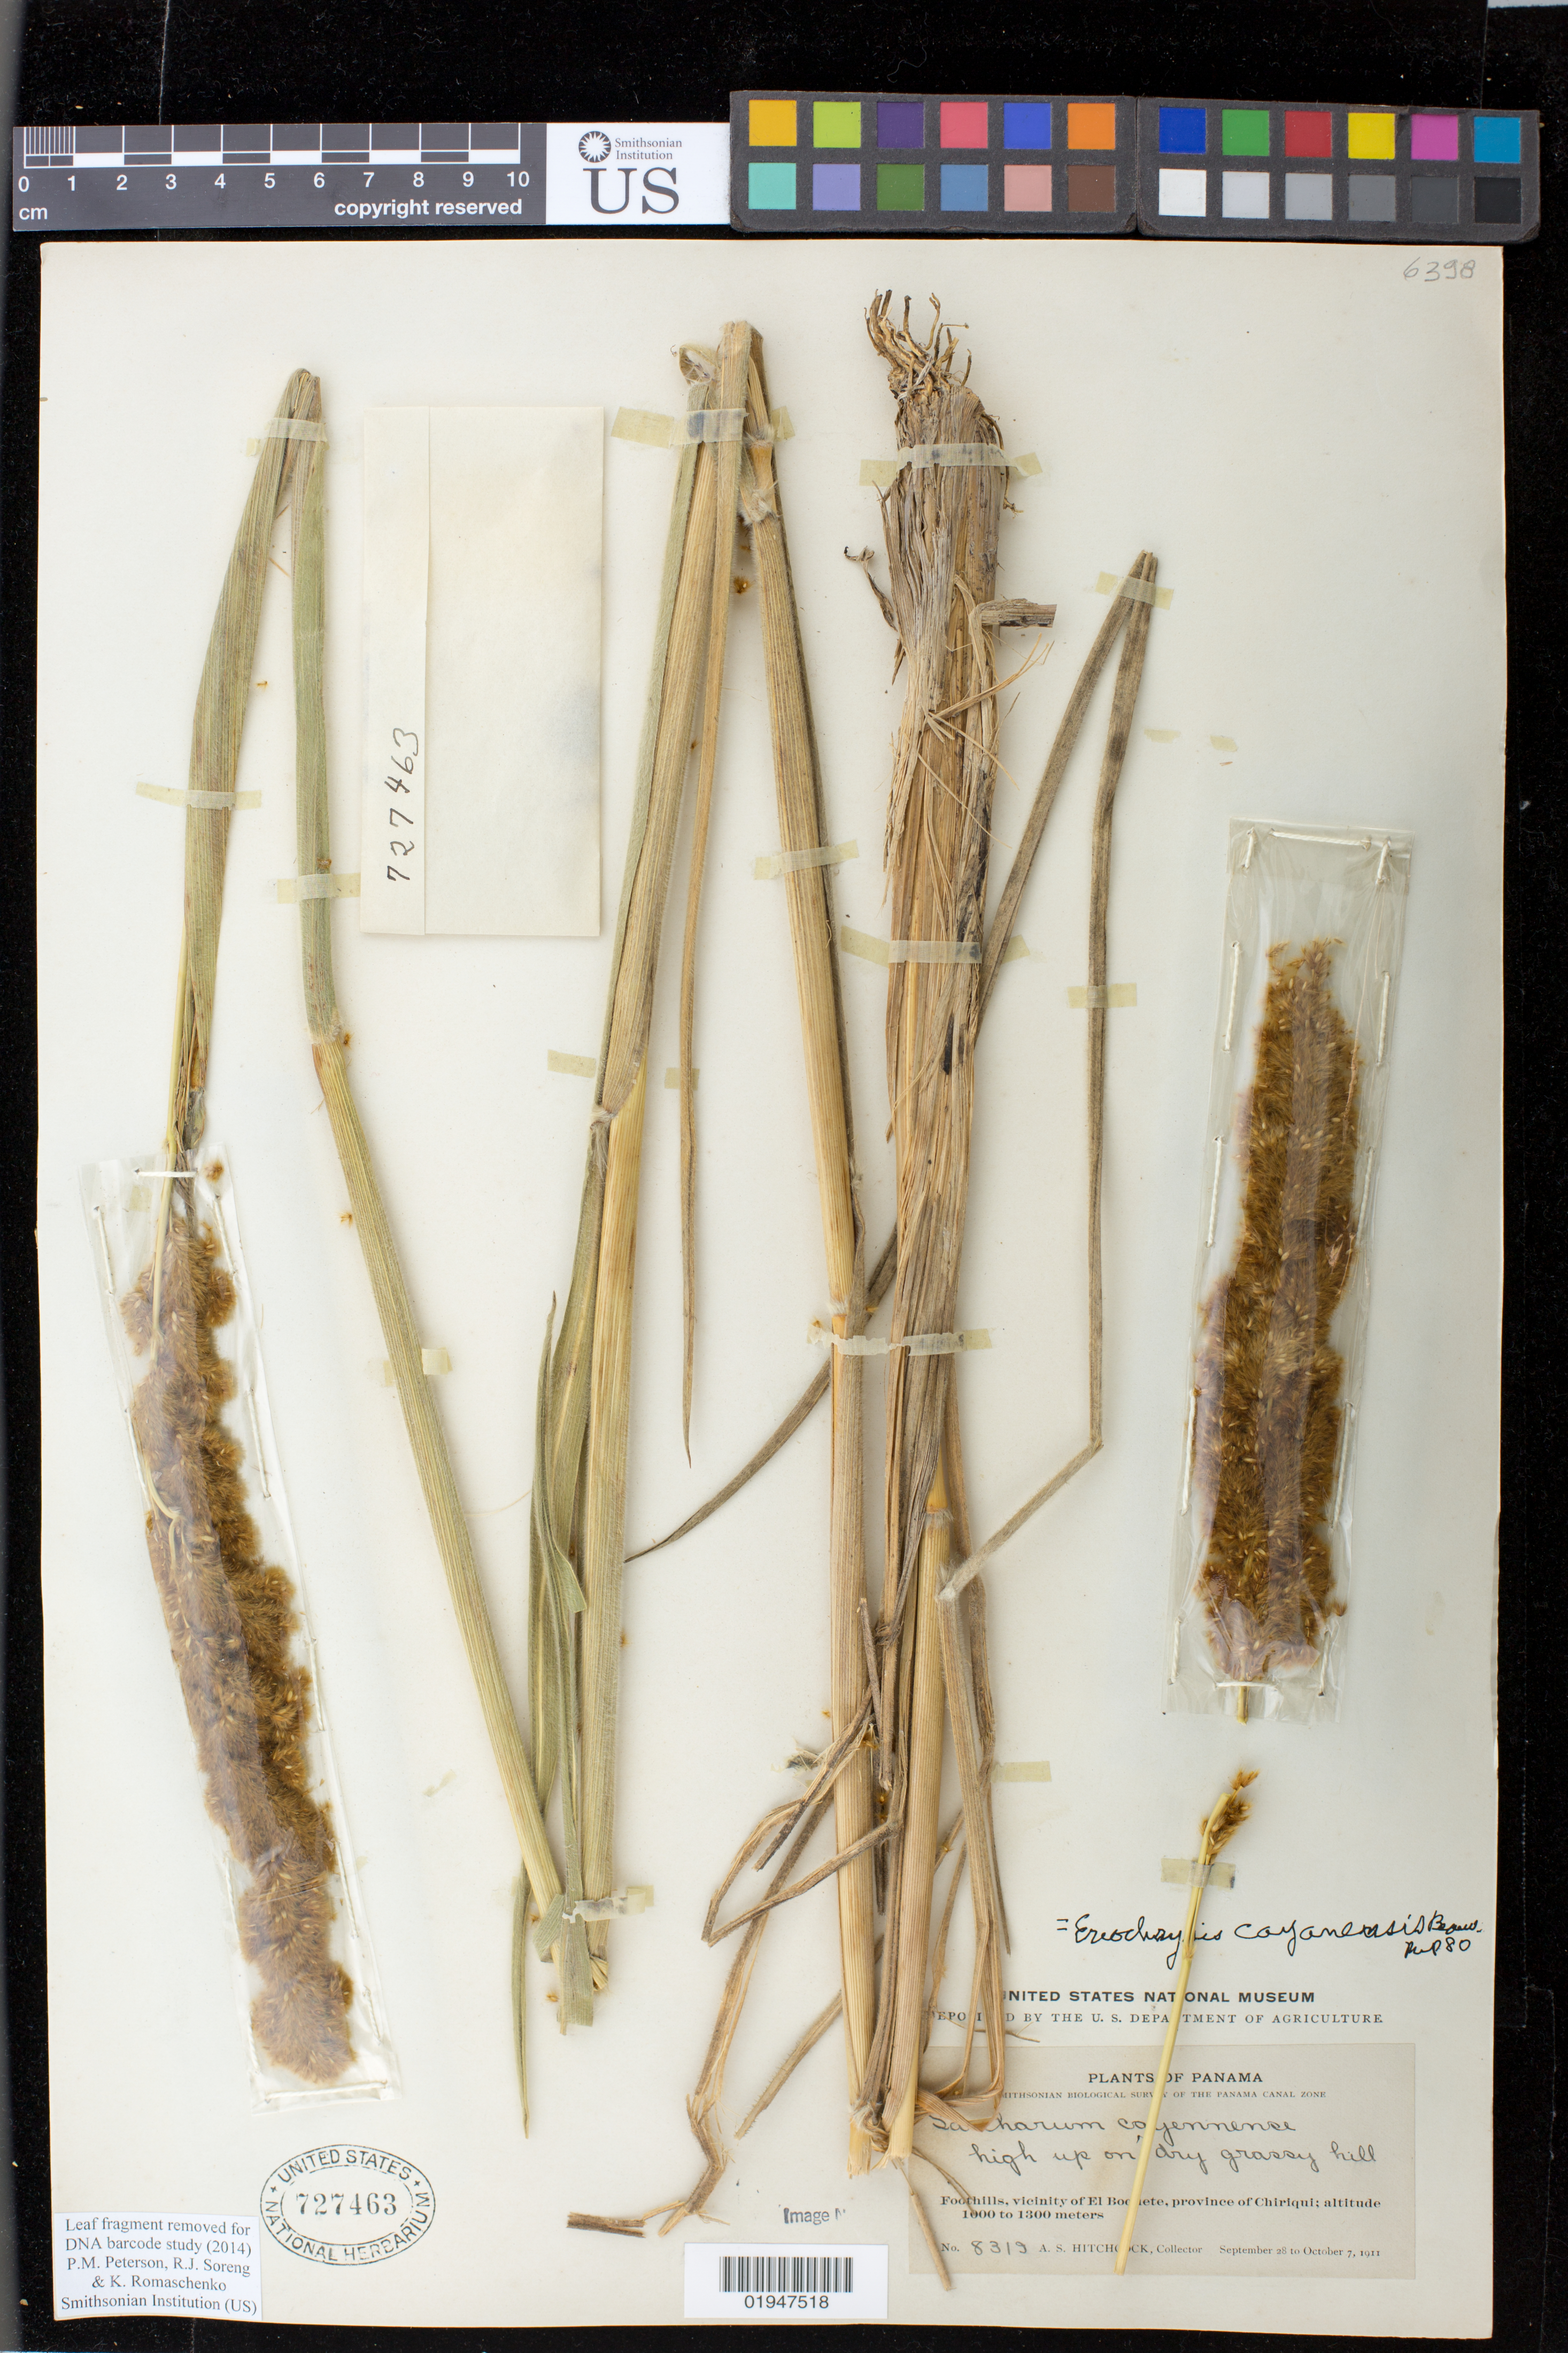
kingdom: Plantae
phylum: Tracheophyta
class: Liliopsida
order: Poales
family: Poaceae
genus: Eriochrysis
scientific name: Eriochrysis cayennensis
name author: P. Beauv.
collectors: A. S. Hitchcock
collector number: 8319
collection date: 1911-09-28/1911-10-07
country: Panama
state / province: Chiriquí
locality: Foothills, vicinity of El Boquete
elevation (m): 1000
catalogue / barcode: US 727463